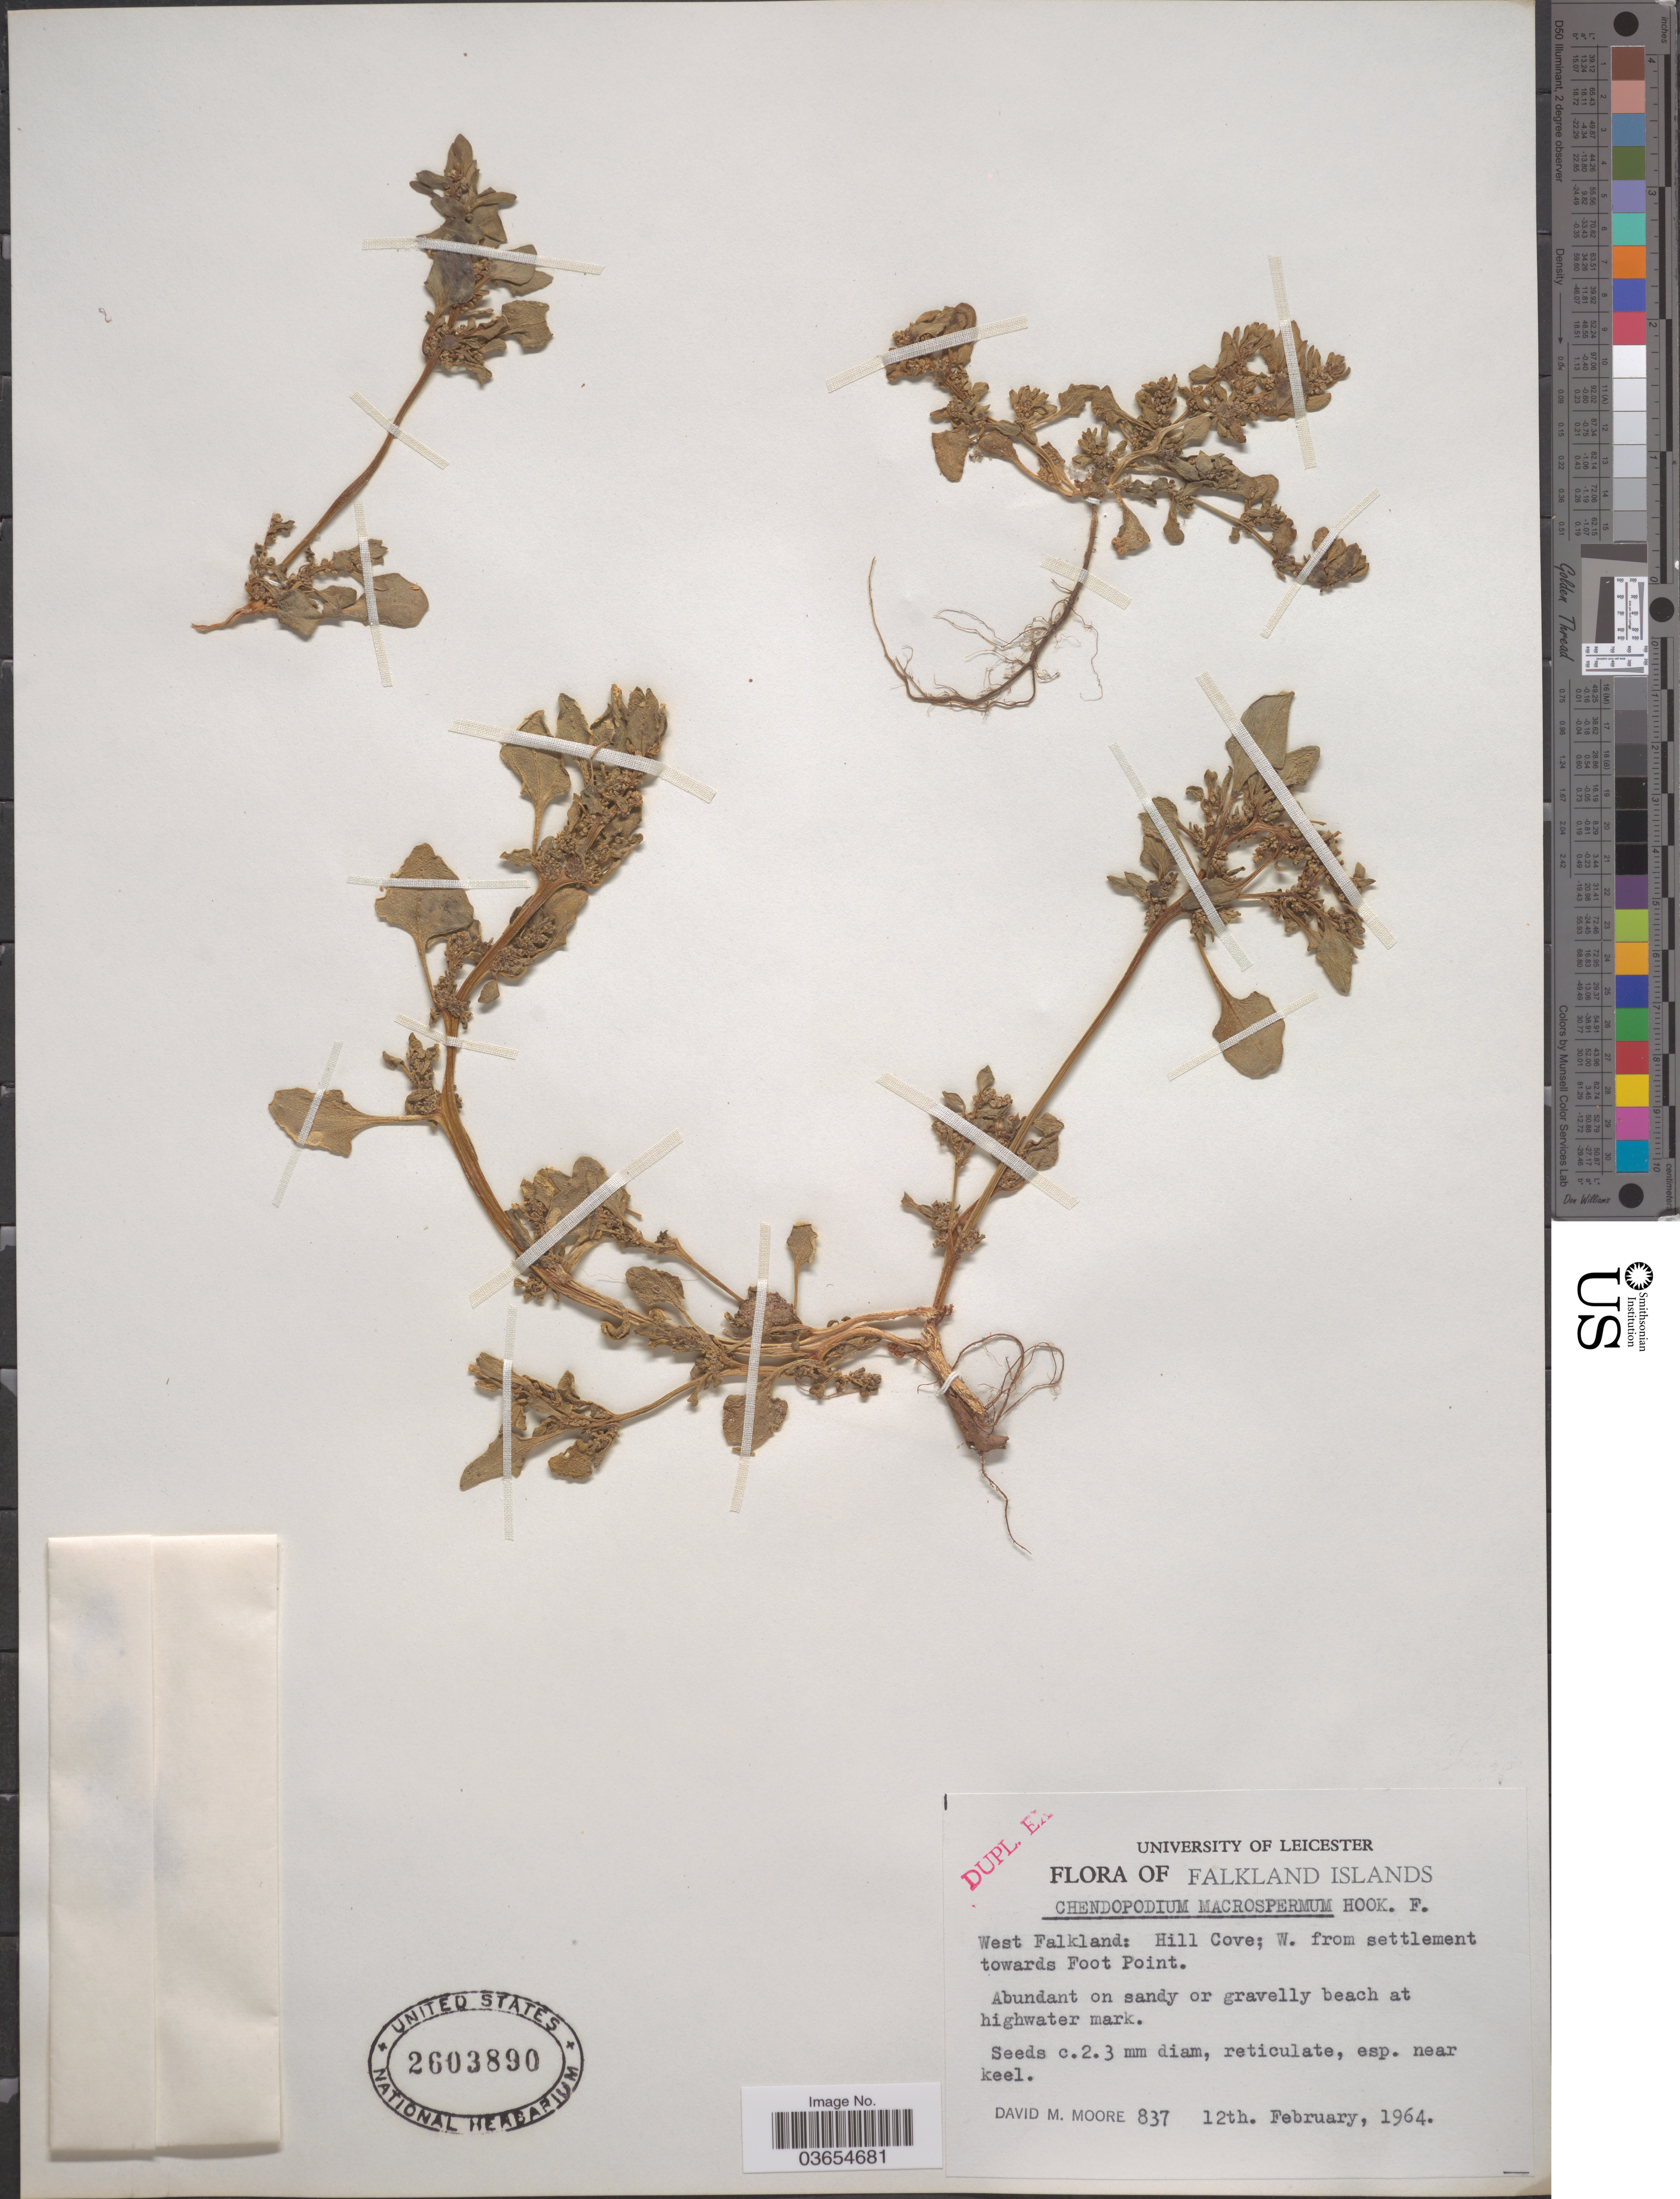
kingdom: Plantae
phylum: Tracheophyta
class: Magnoliopsida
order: Caryophyllales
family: Amaranthaceae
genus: Chenopodium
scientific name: Chenopodium rubrum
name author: L.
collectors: D. Moore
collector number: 837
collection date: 1964-02-12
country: Falkland Islands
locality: West Falkland: Hill Cove; W. from settlement towards Foot Point.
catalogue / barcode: US 2603890